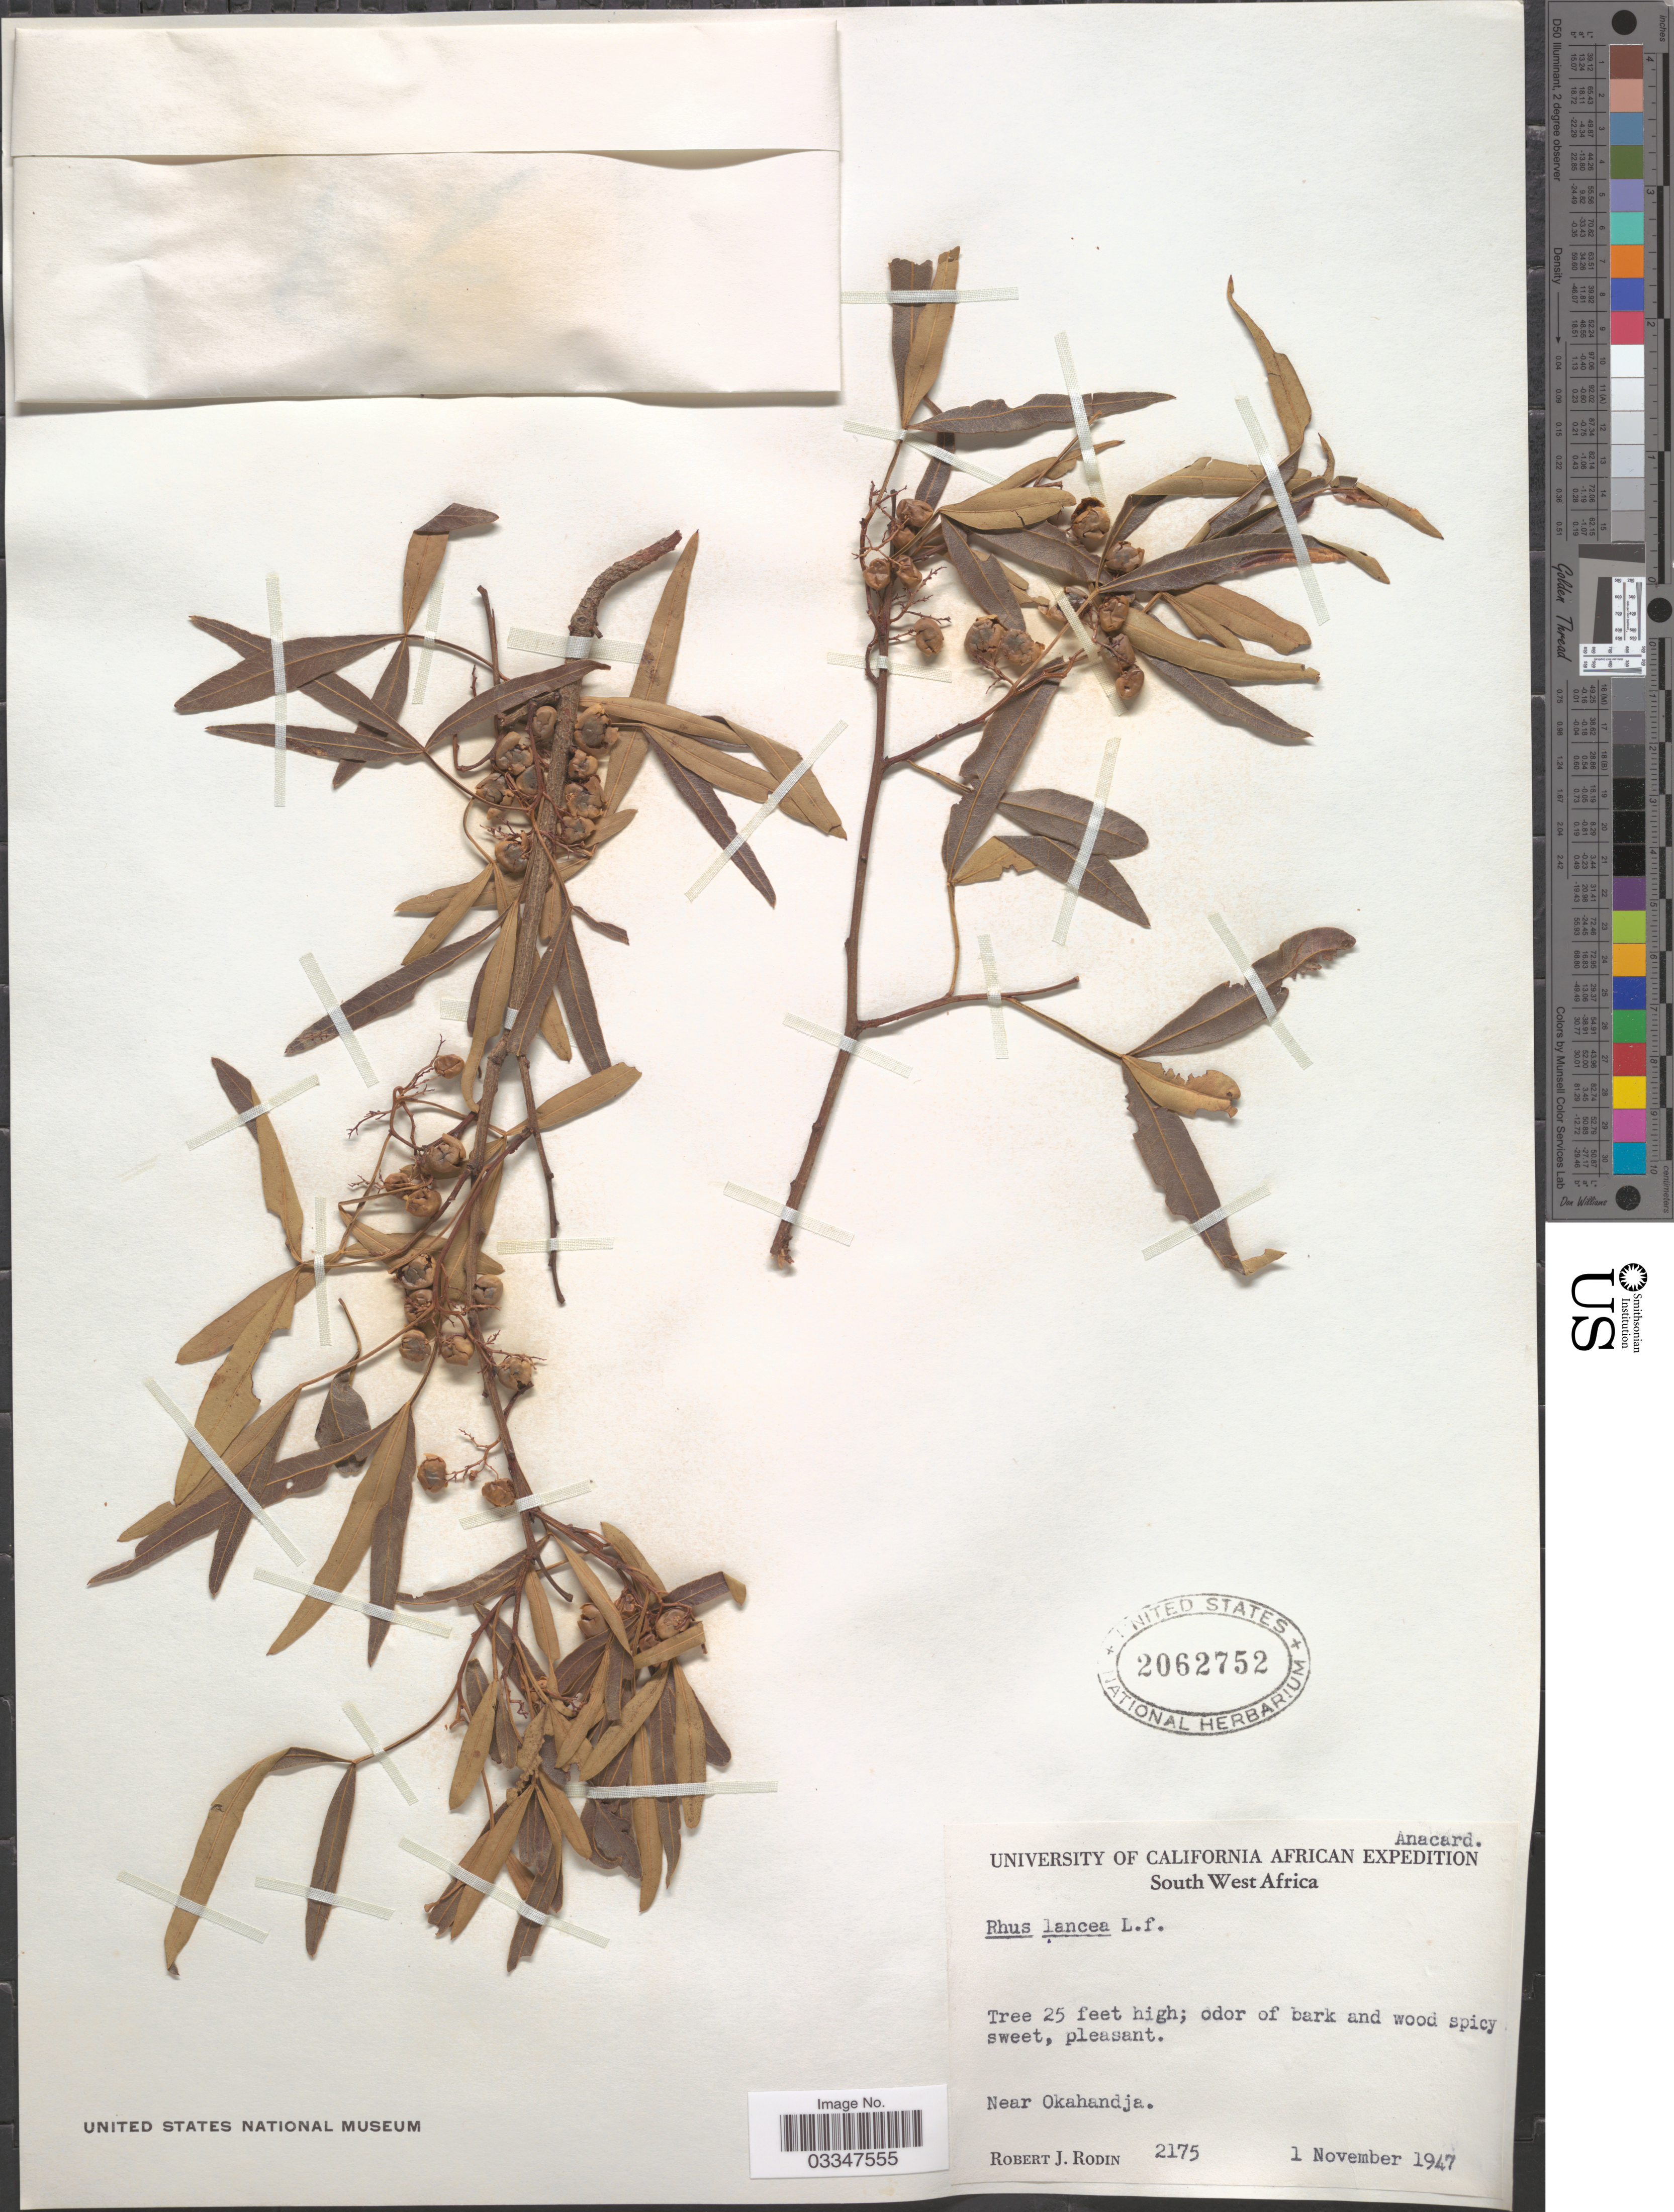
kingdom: Plantae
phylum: Tracheophyta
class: Magnoliopsida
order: Sapindales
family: Anacardiaceae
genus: Rhus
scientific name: Rhus lancea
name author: L. f.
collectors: R. J. Rodin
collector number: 2175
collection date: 1947-11-01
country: Namibia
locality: South West Africa. Near Okahandja.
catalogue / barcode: US 2062752